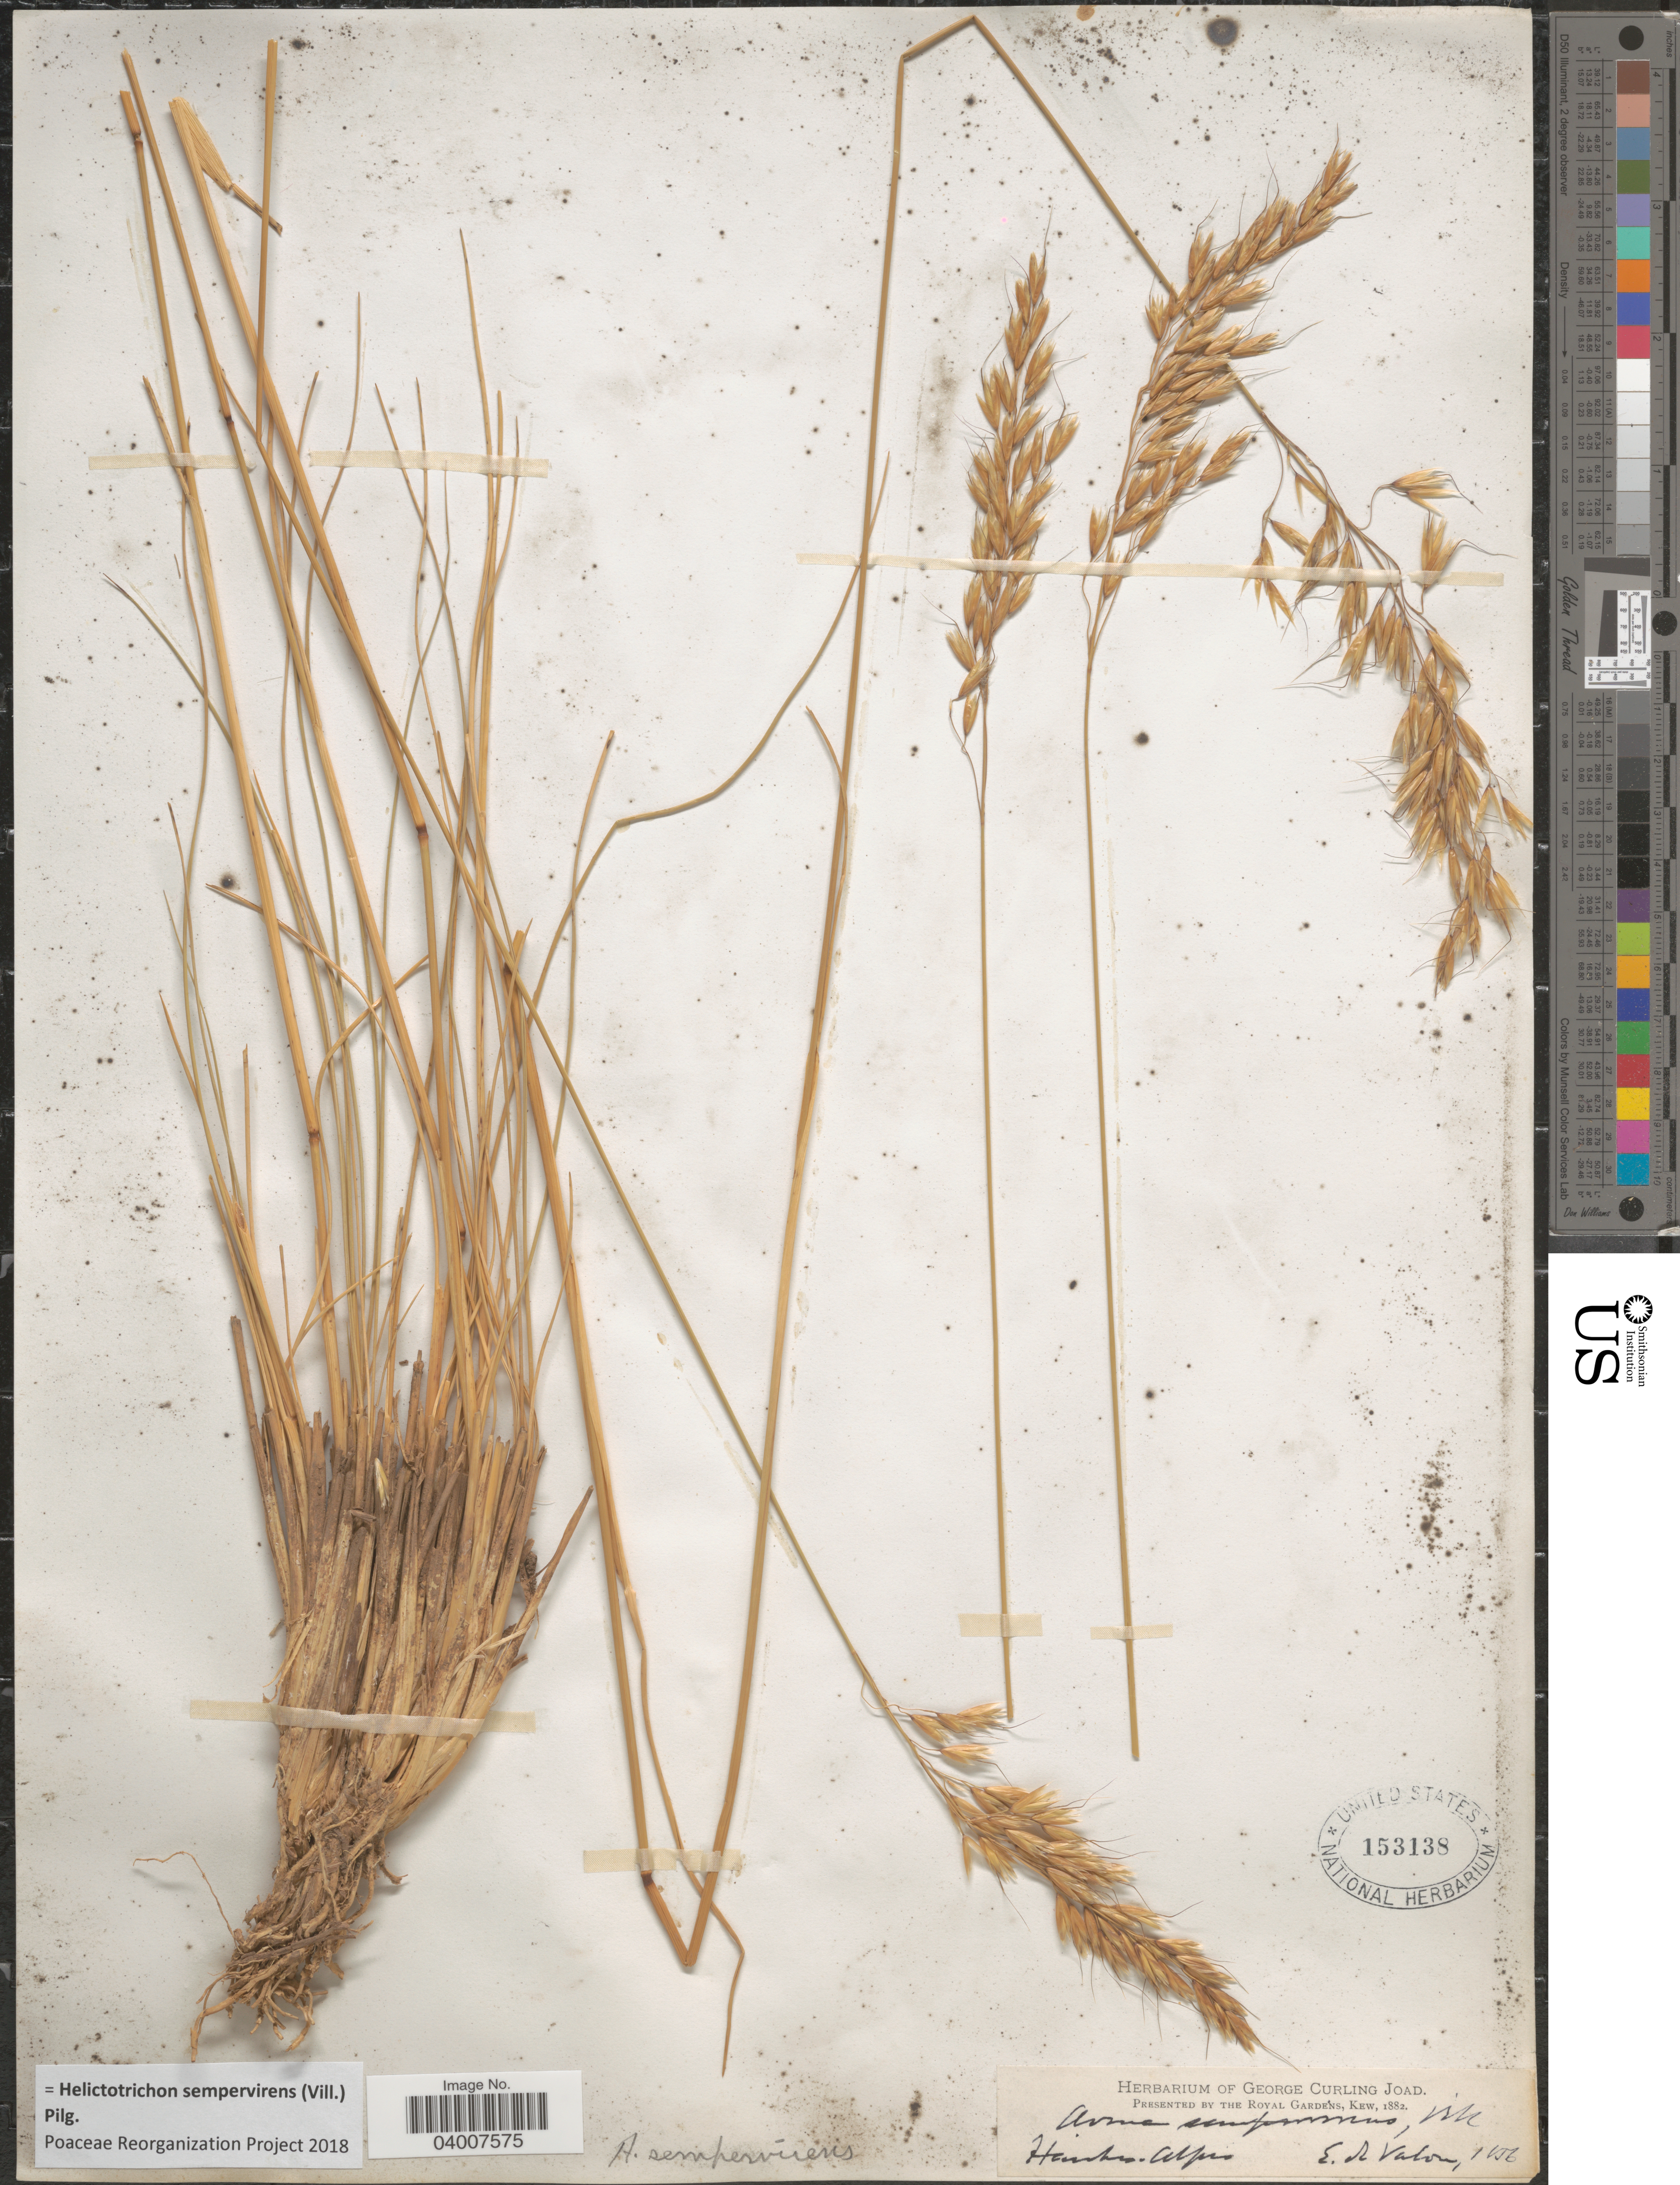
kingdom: Plantae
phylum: Tracheophyta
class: Liliopsida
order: Poales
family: Poaceae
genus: Helictotrichon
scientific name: Helictotrichon sempervirens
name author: (Vill.) Pilg.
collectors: E. Valon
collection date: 1856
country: France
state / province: Provence-Alpes-Côte d'Azur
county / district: Hautes-Alpes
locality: Hautes-Alpes.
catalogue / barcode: US 153138